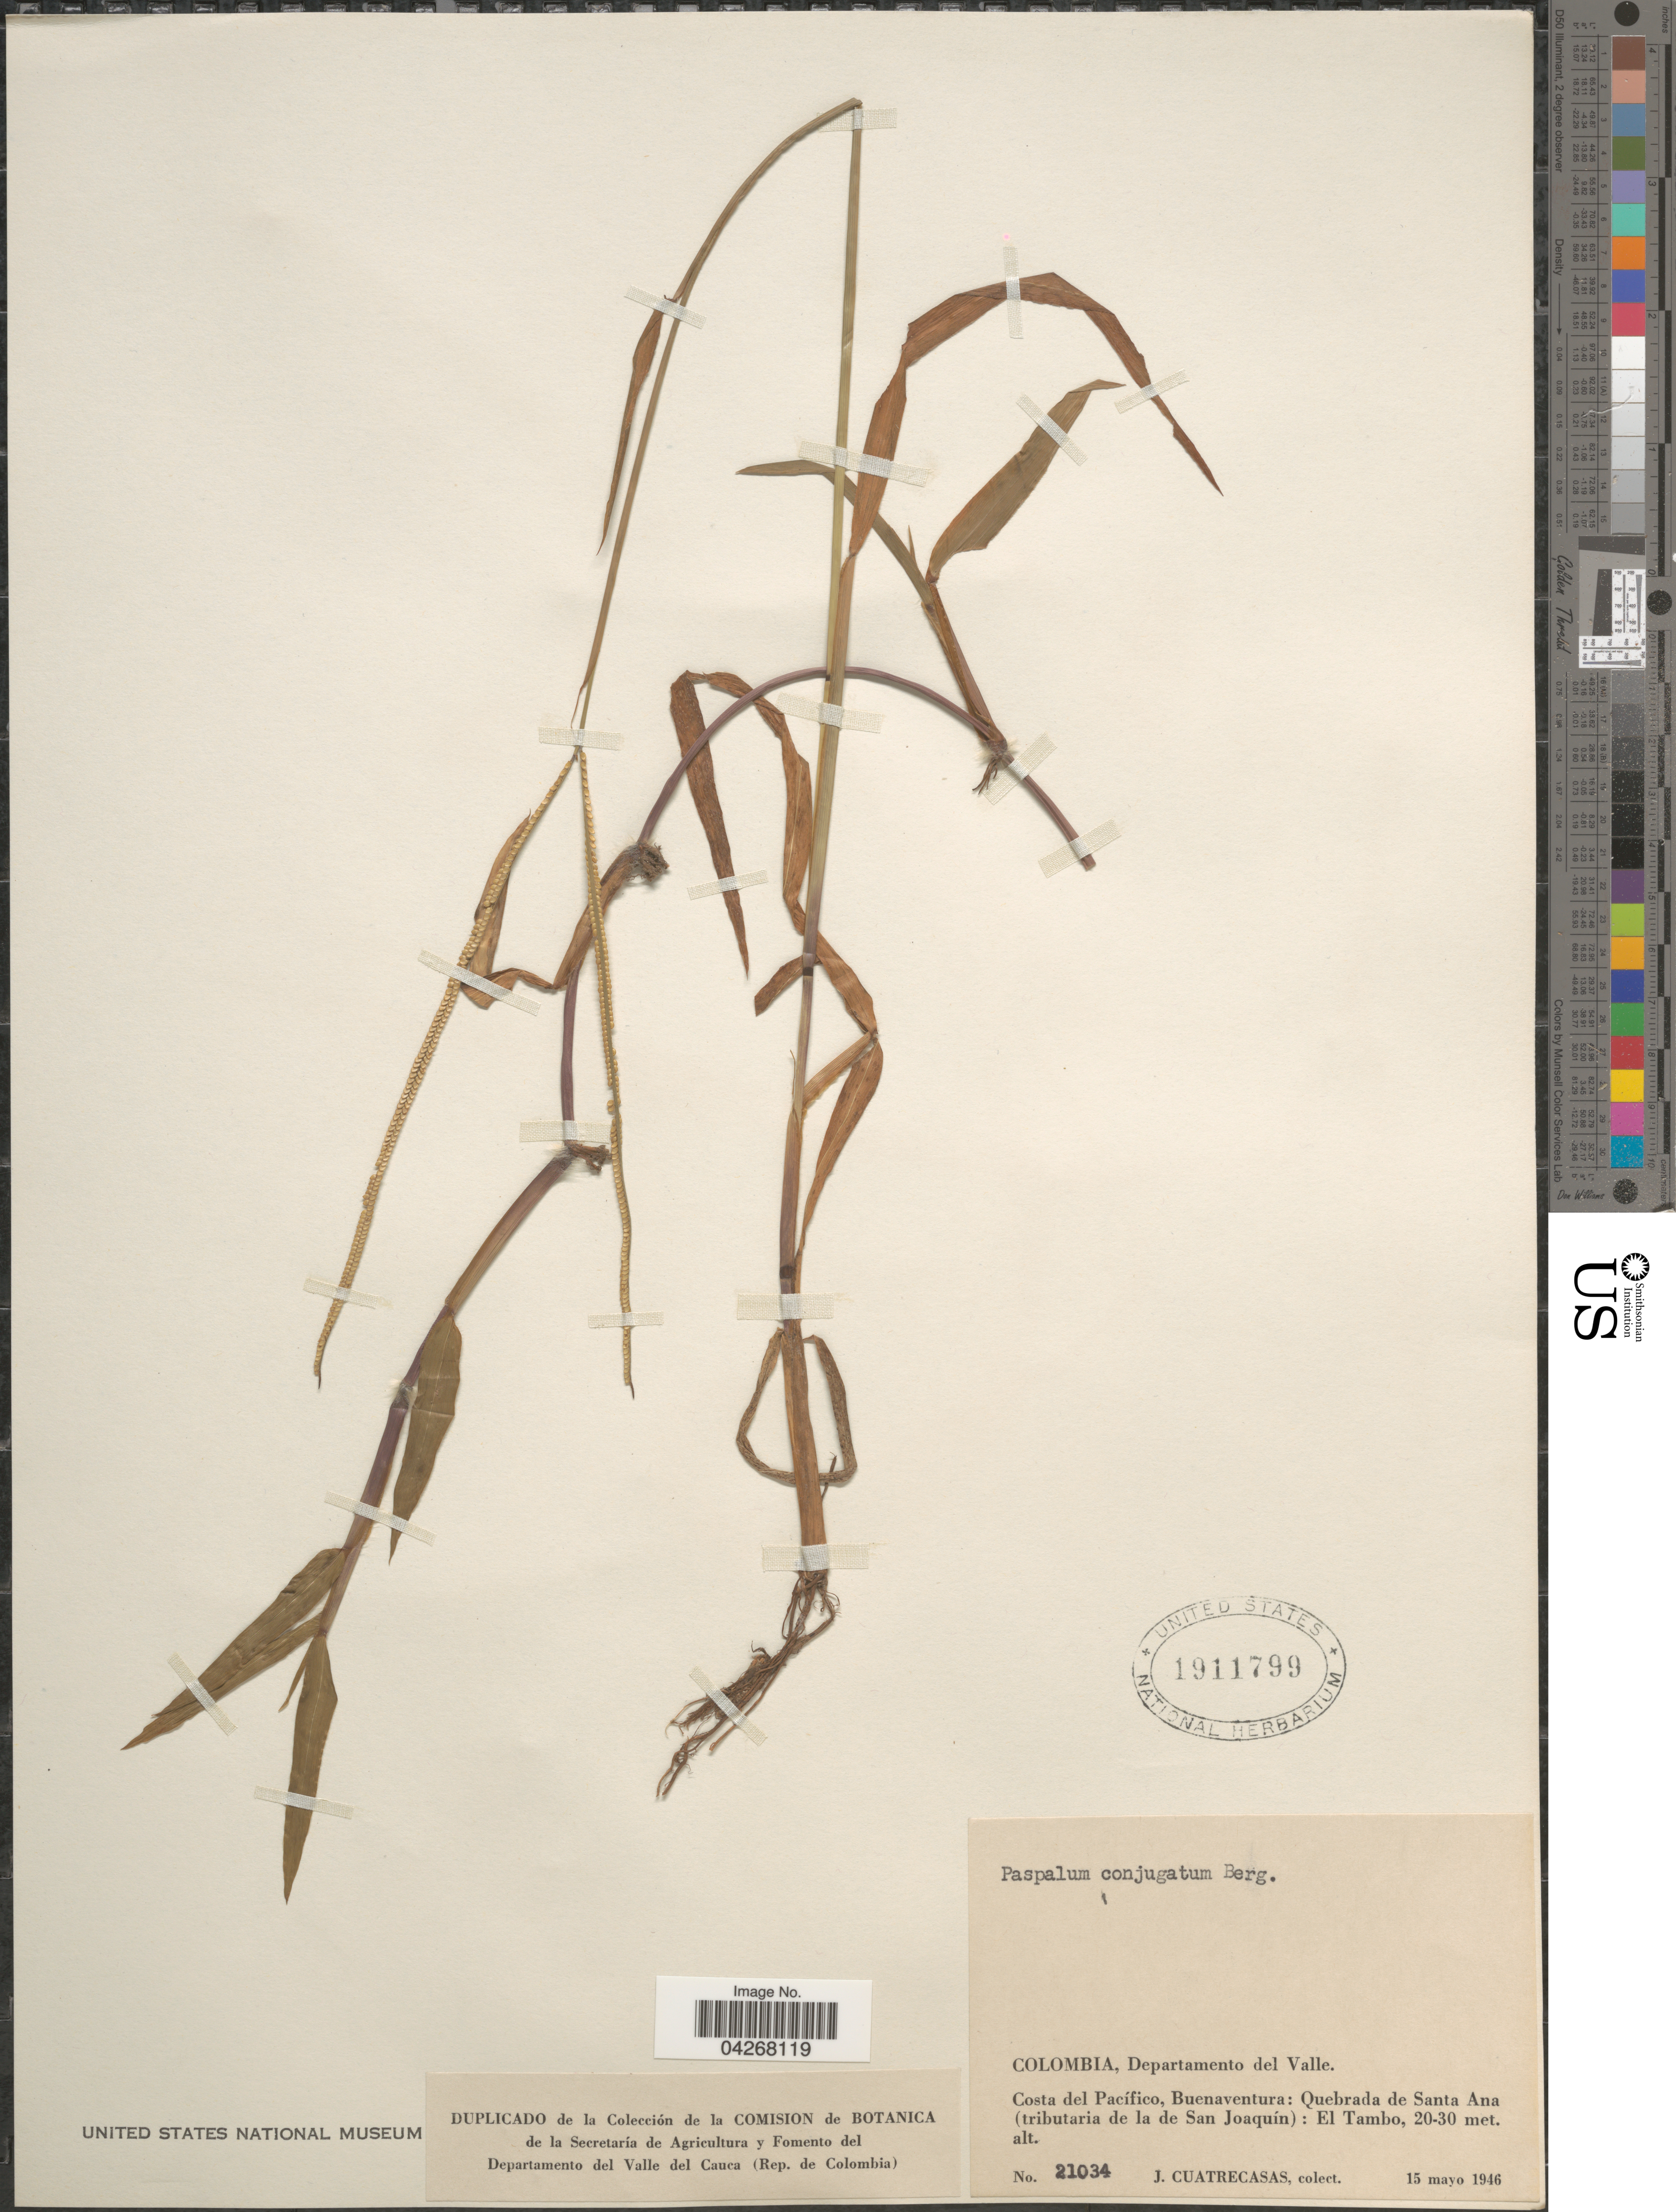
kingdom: Plantae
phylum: Tracheophyta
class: Liliopsida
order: Poales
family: Poaceae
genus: Paspalum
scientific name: Paspalum conjugatum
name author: P.J. Bergius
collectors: J. Cuatrecasas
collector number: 21034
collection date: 1946-05-15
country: Colombia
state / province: Valle del Cauca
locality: Departamento del Valle. Costa del Pacífico, Buenaventura: Quebrada de Santa Ana (tributaria de la de San Joaquín): El Tambo.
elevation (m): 20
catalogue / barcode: US 1911799